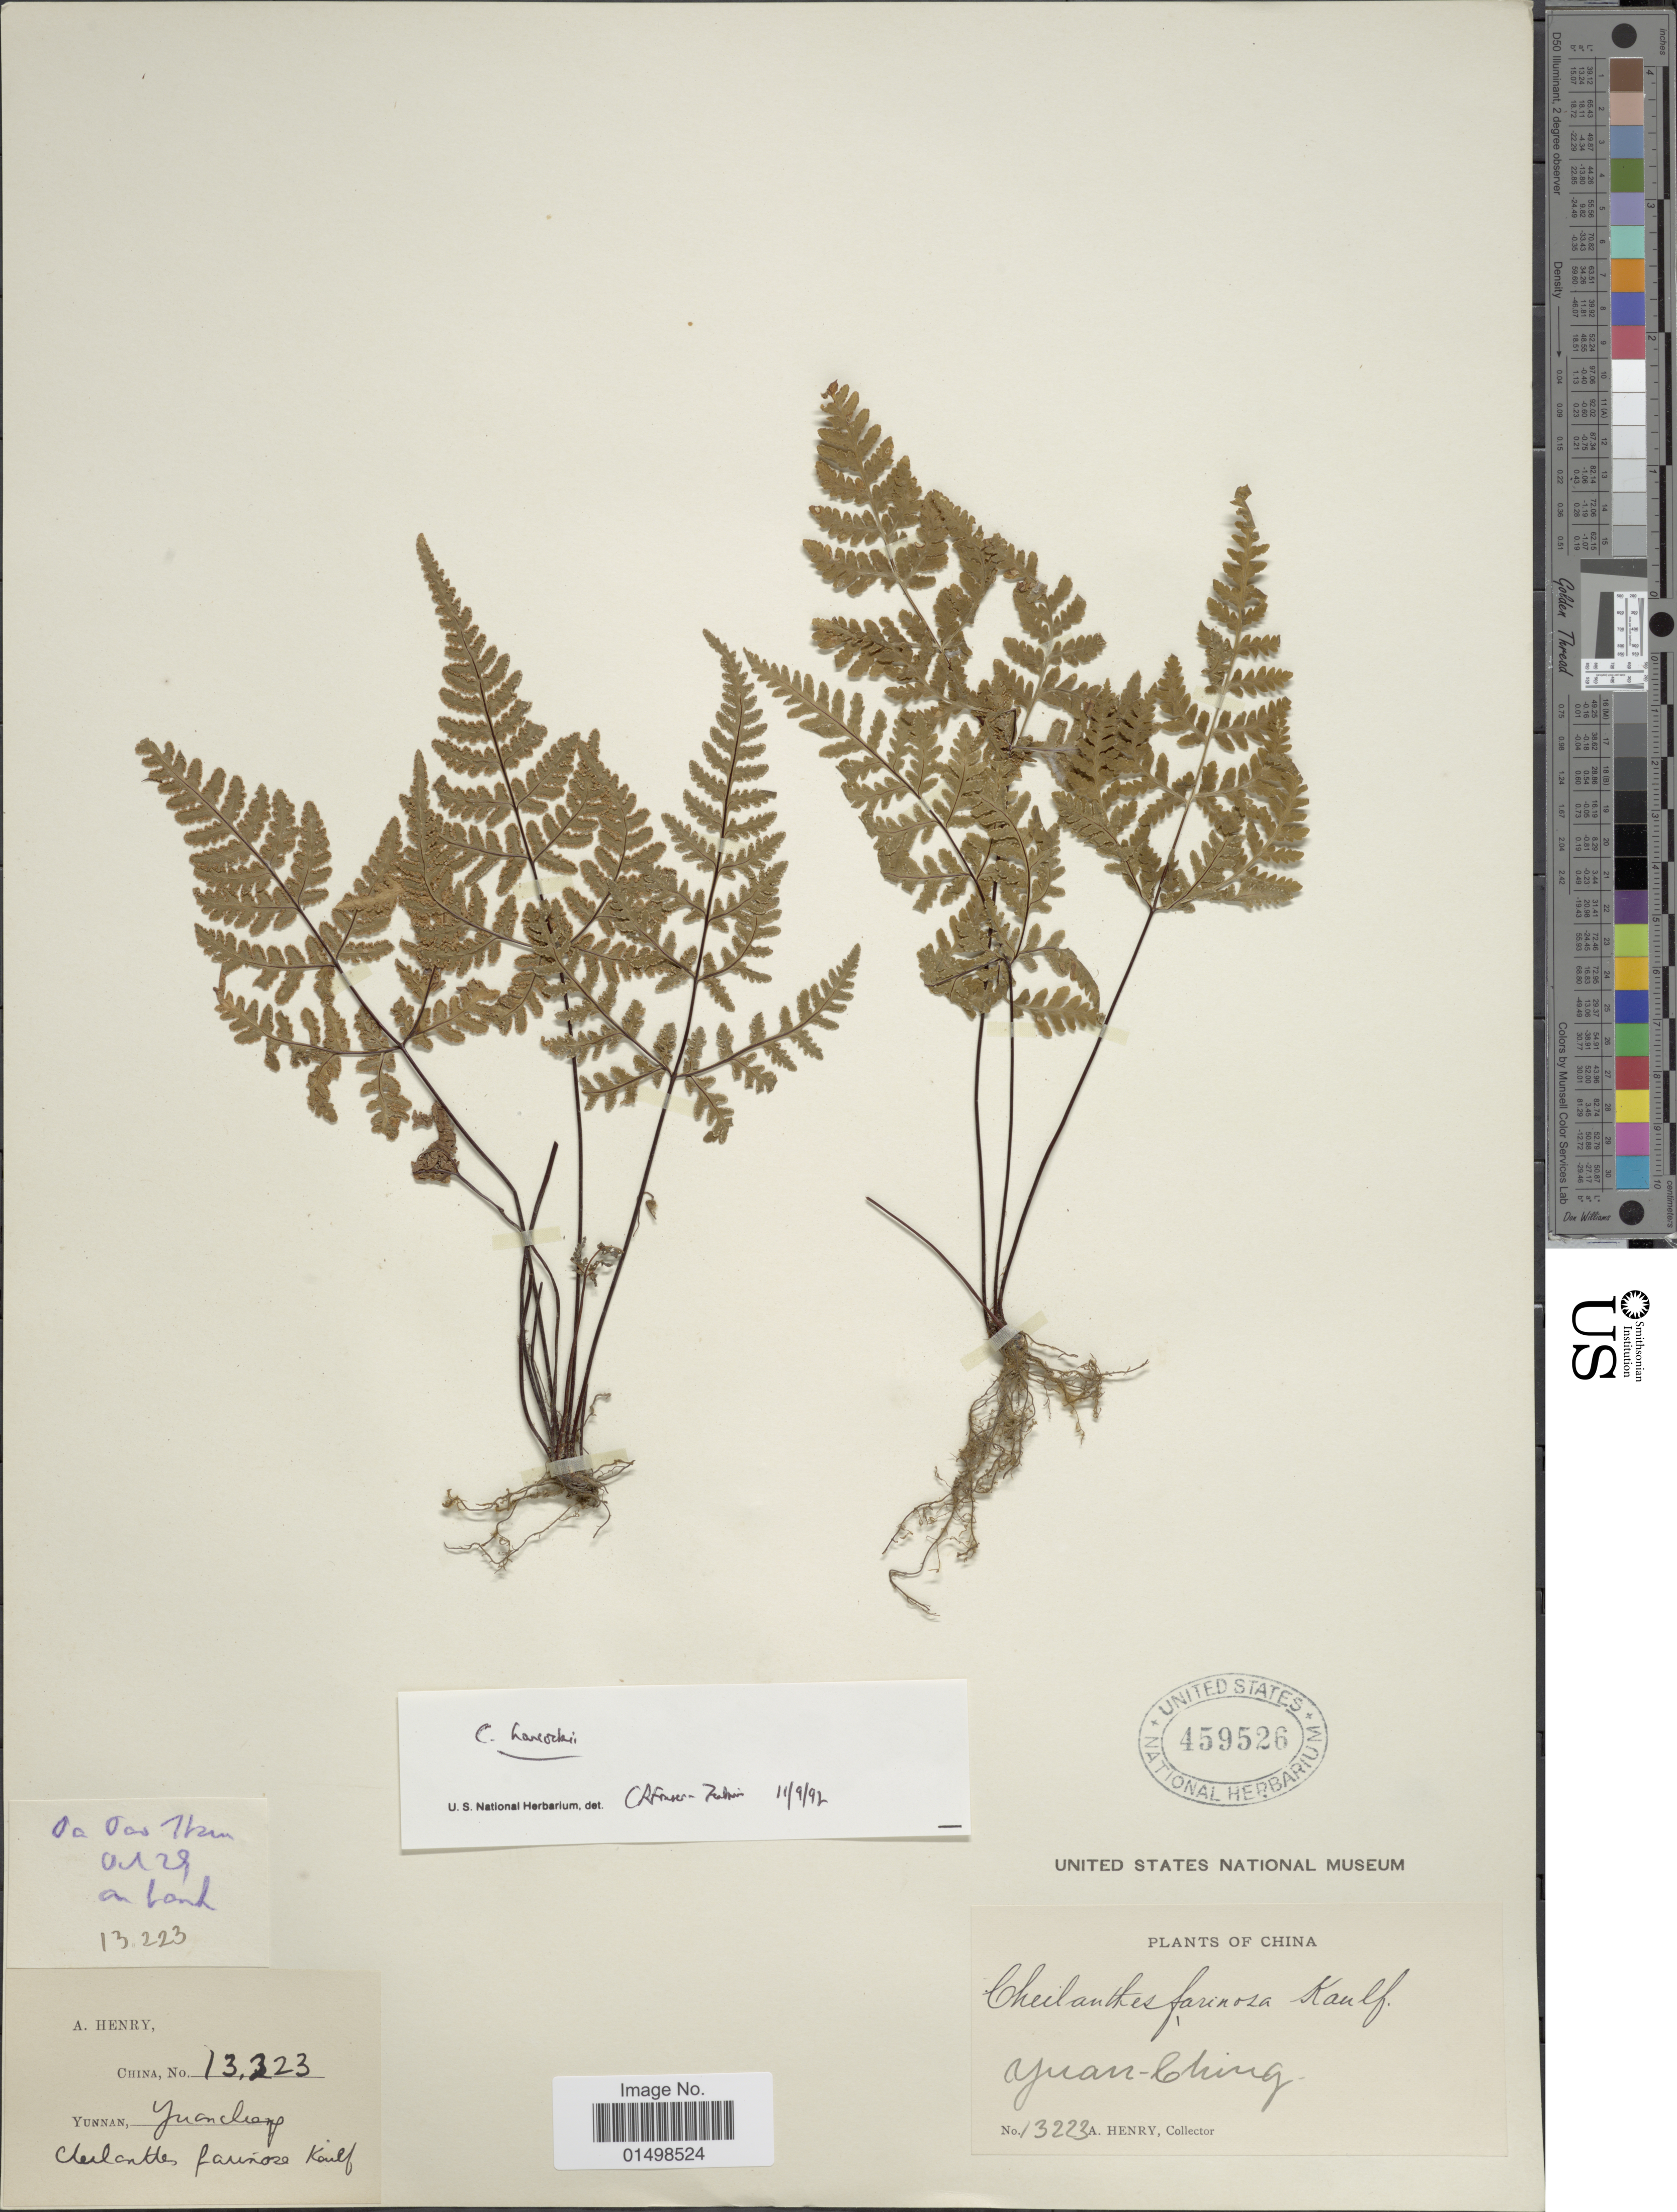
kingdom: Plantae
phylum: Tracheophyta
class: Polypodiopsida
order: Polypodiales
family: Pteridaceae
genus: Aleuritopteris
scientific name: Aleuritopteris farinosa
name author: (Forssk.) Fée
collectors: A. Henry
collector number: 13223 A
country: China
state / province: Yunnan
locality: Plants of China, Yunnan, Yuan-Ching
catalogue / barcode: US 459526